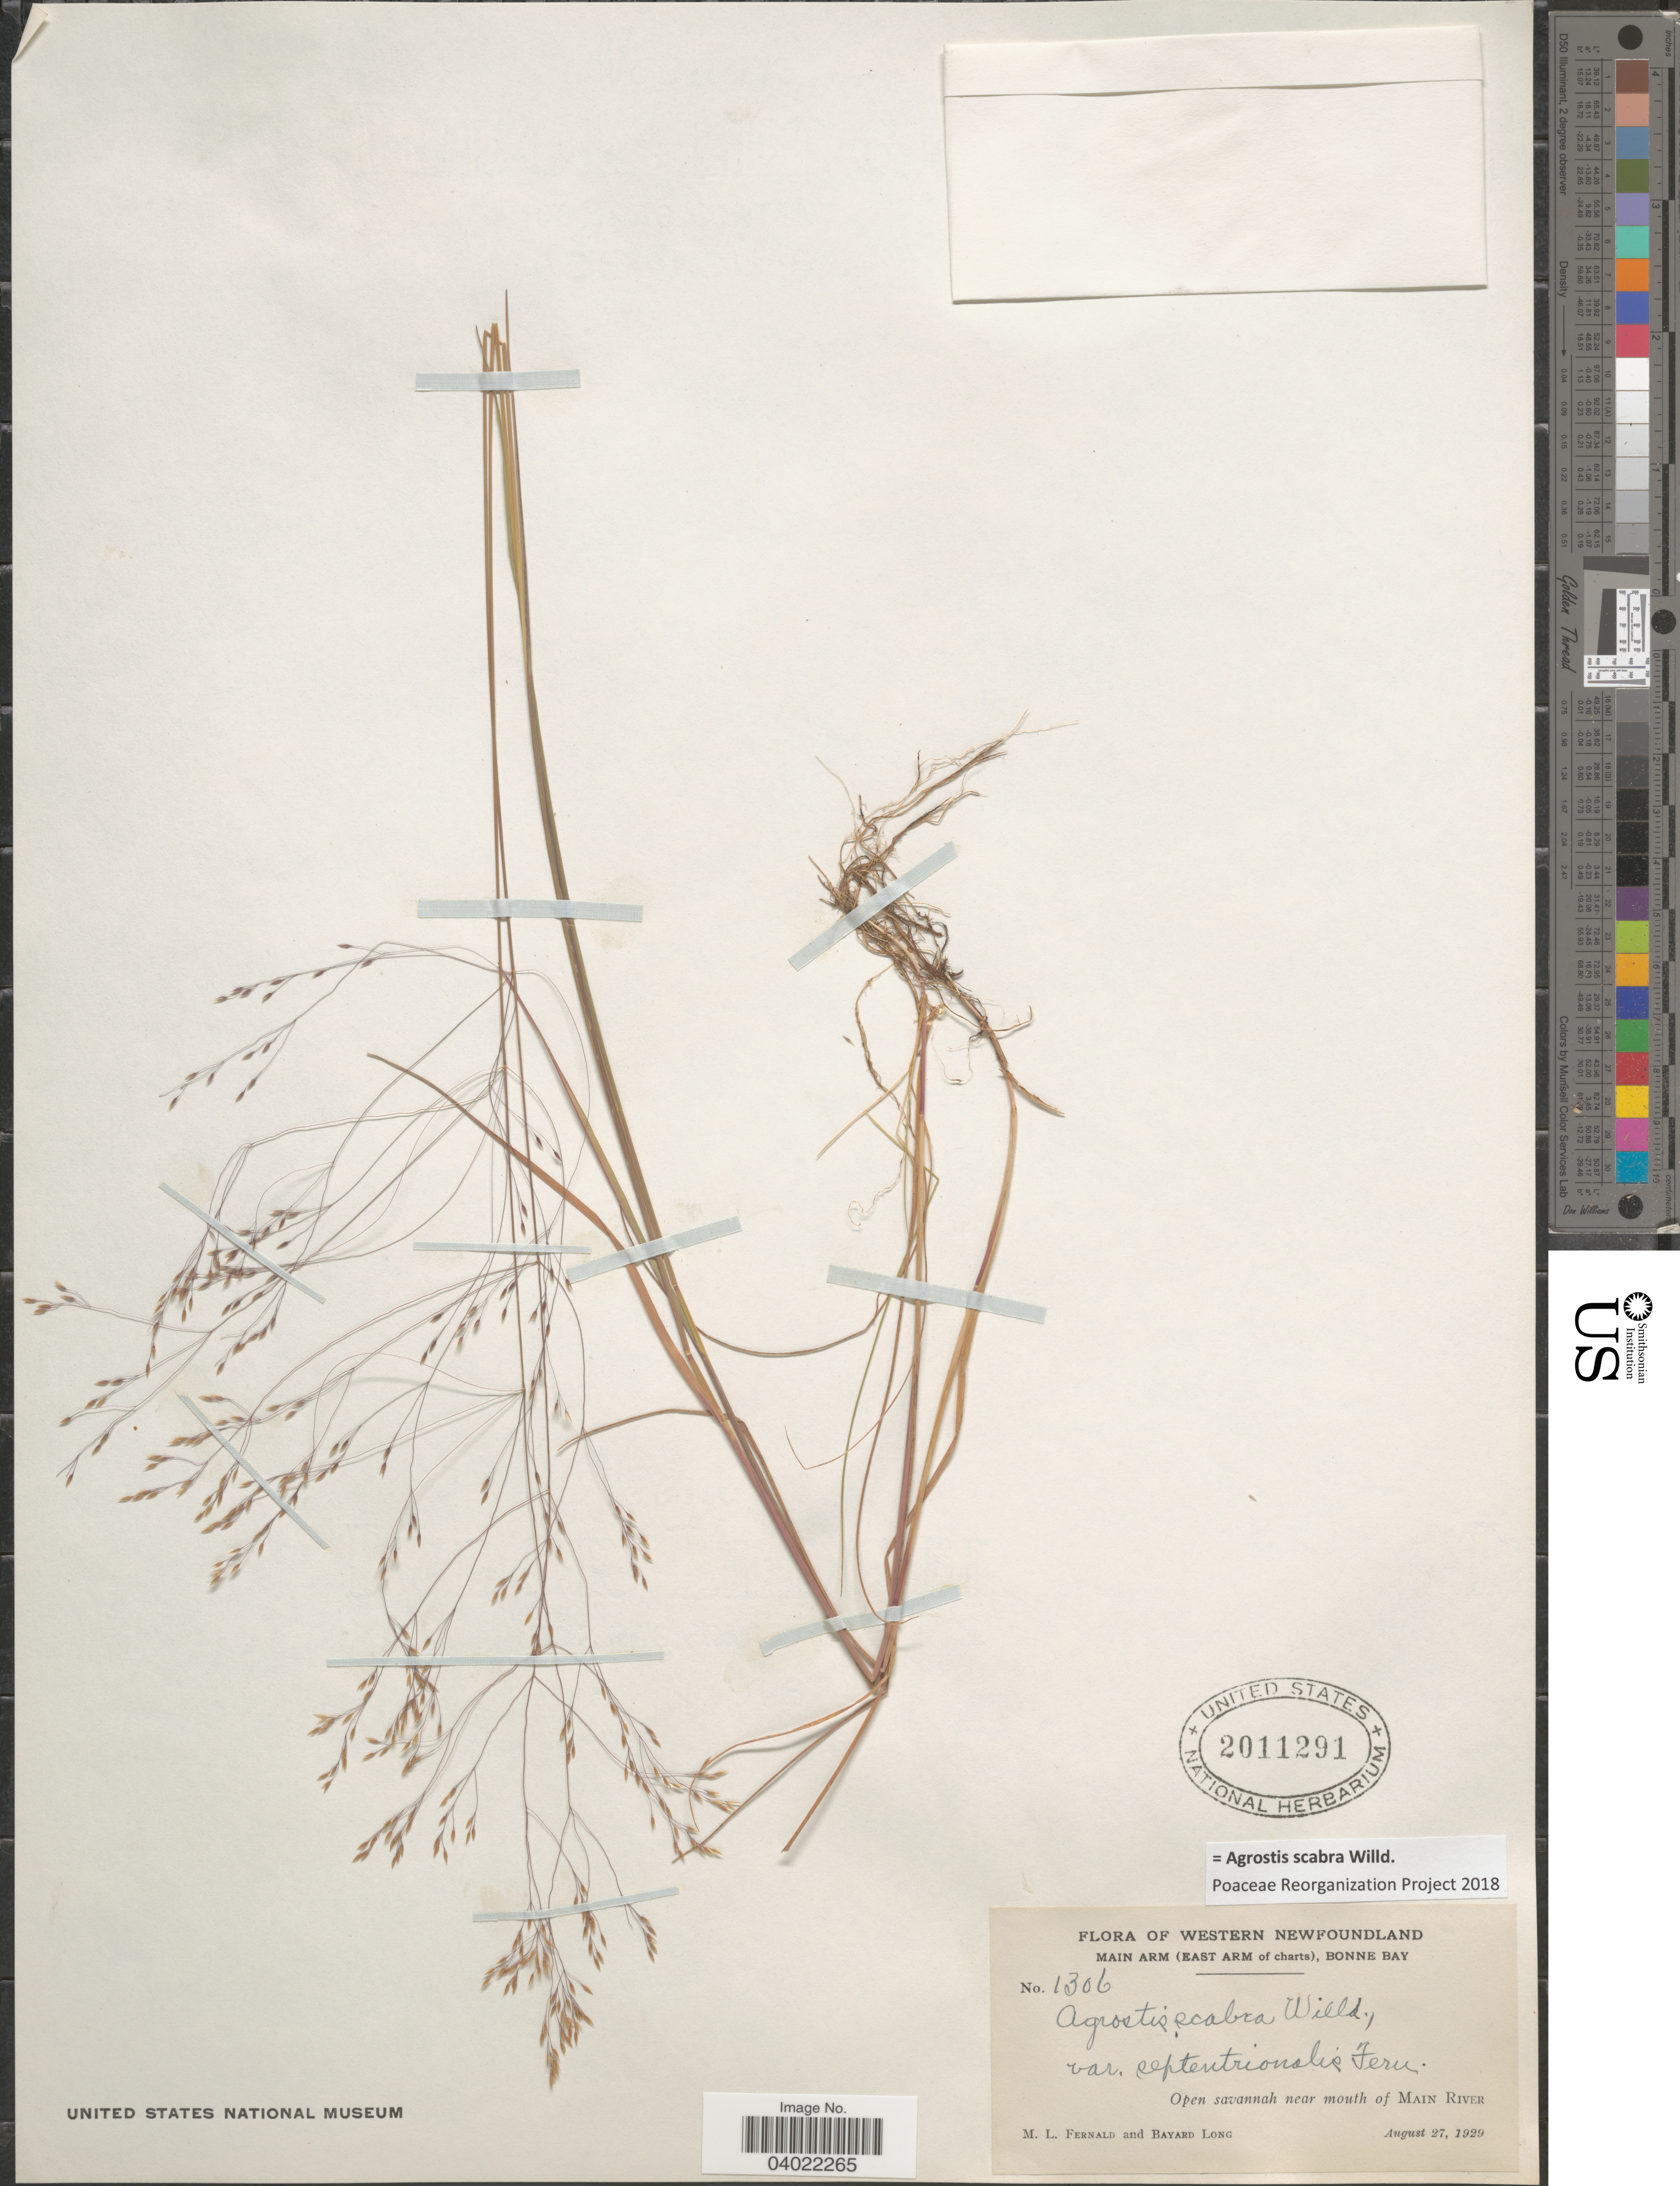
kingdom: Plantae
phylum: Tracheophyta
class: Liliopsida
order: Poales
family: Poaceae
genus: Agrostis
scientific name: Agrostis scabra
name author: Willd.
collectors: M. L. Fernald & B. Long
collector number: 1306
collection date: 1929-08-27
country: Canada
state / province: Newfoundland and Labrador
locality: Western Newfoundland. Main Arm (East Arm of charts), Bonne Bay. Open savannah near mouth of Main River.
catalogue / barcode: US 2011291